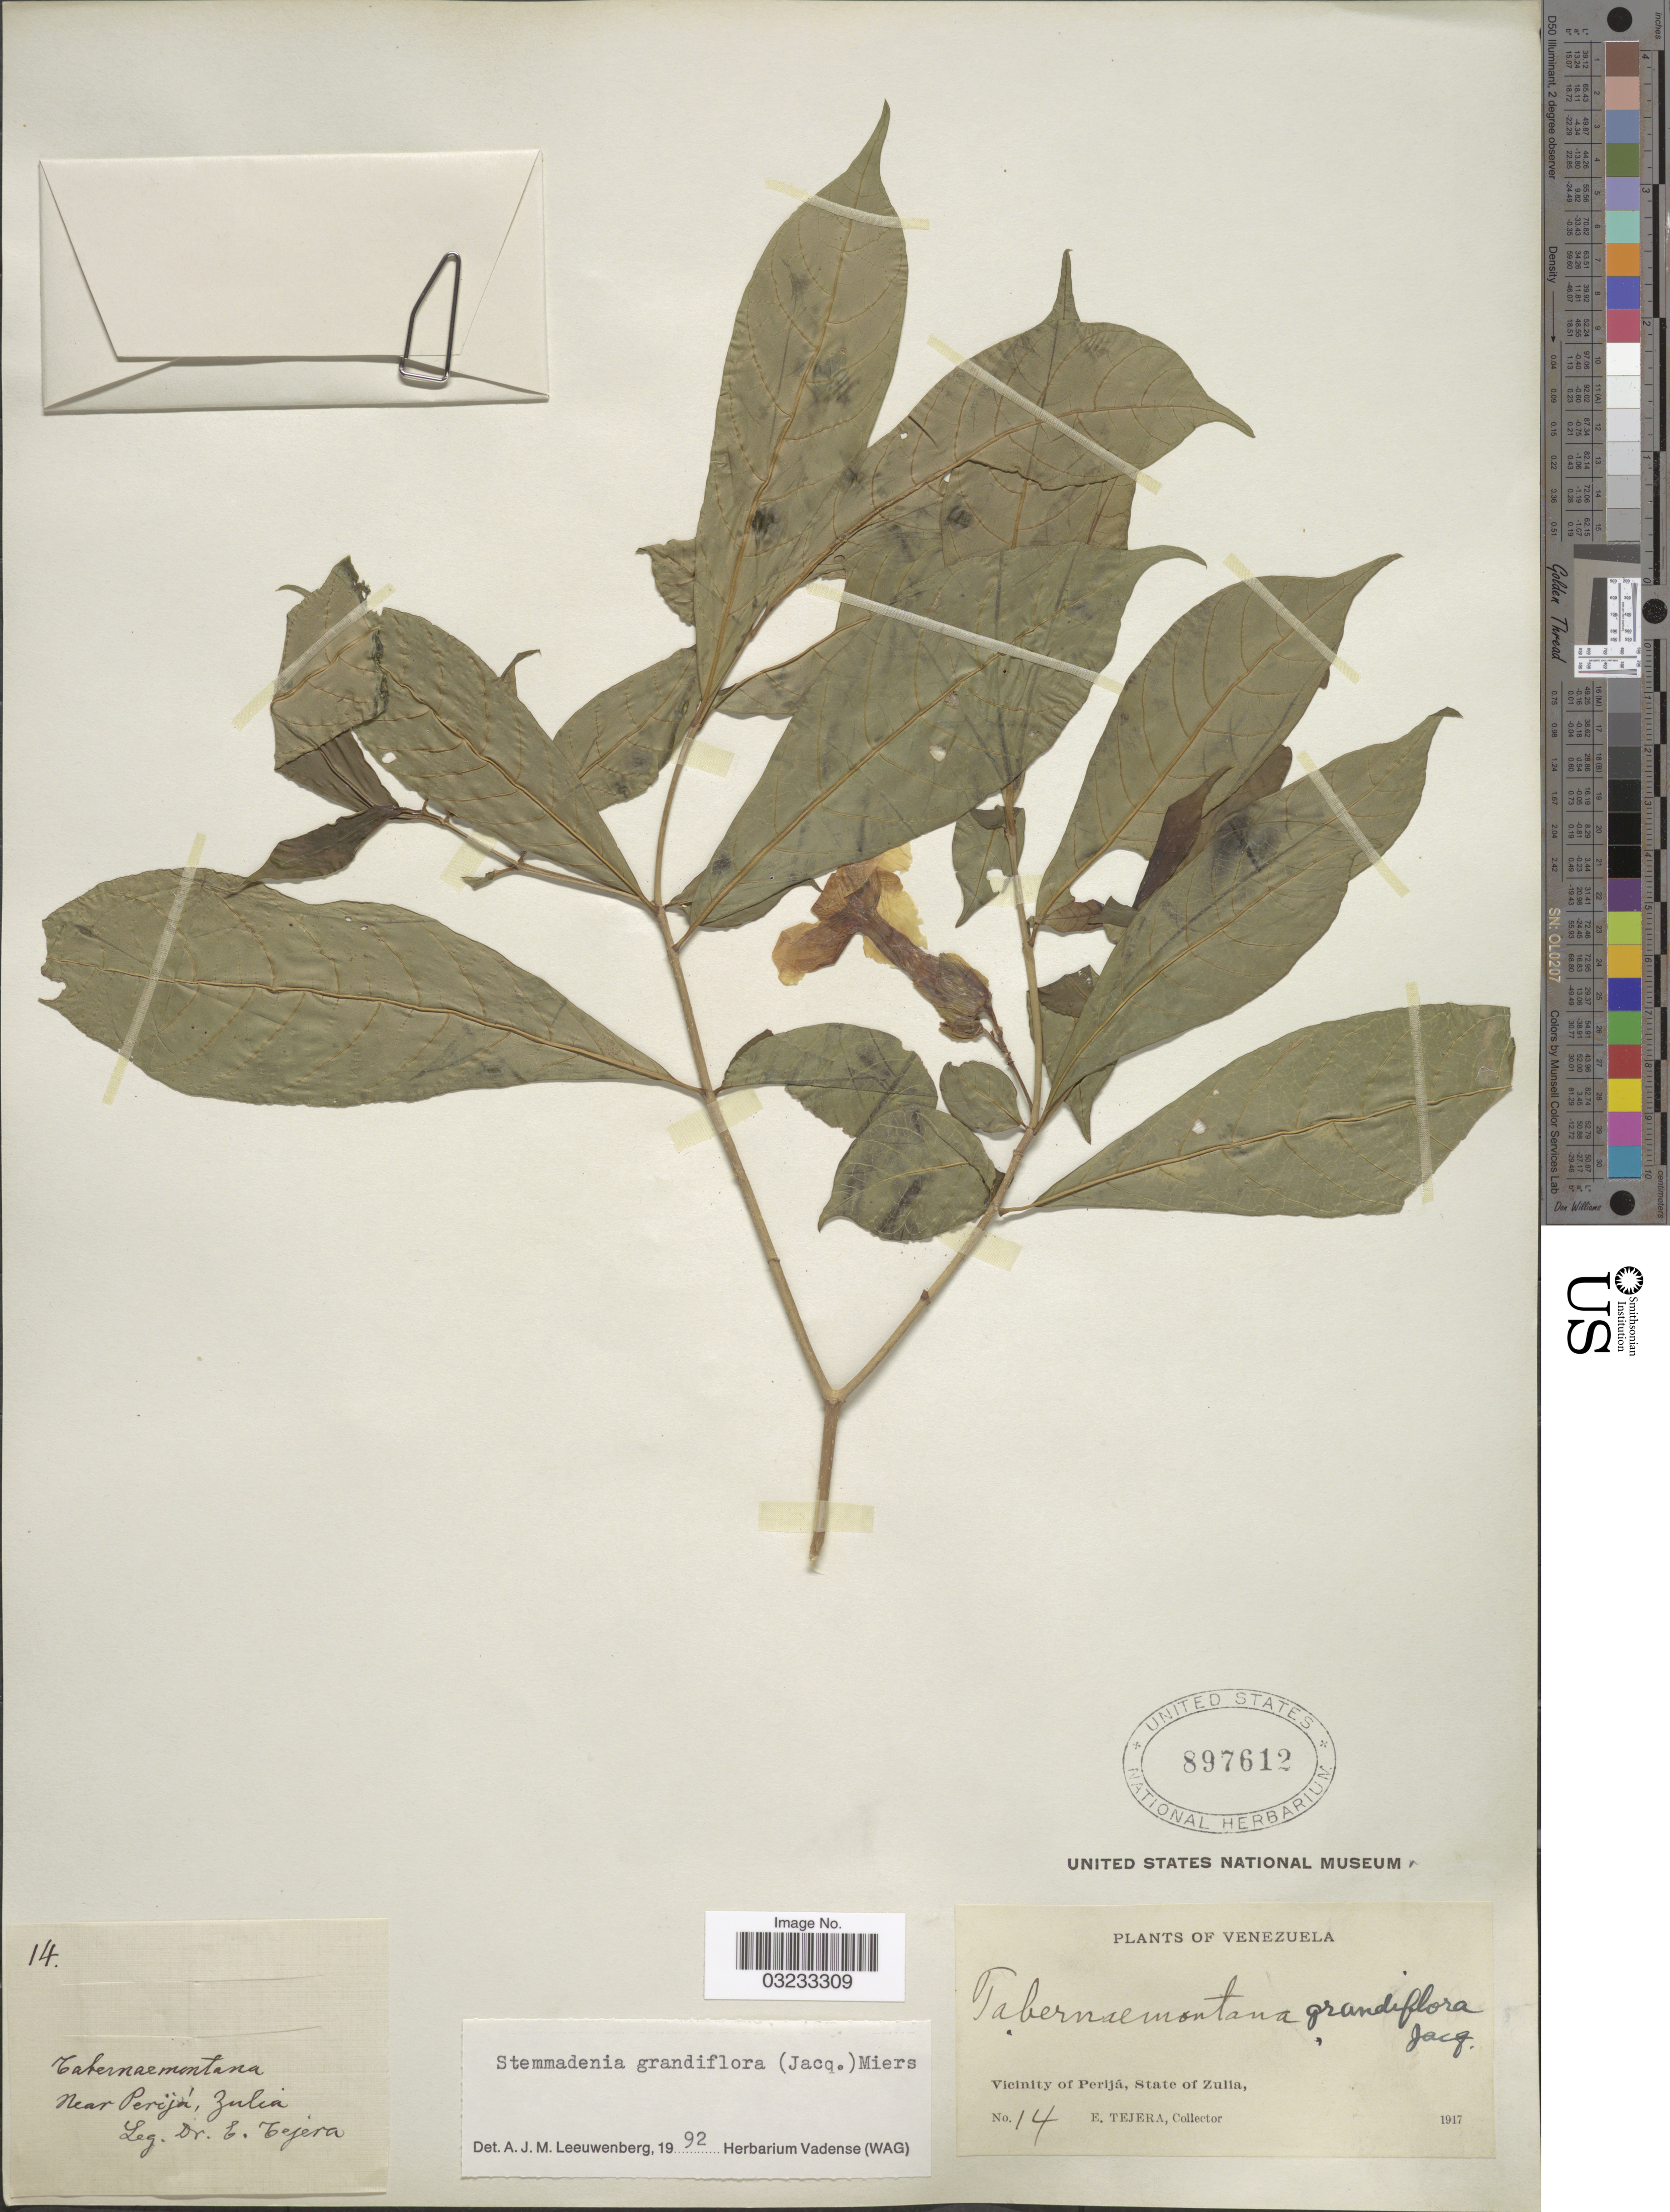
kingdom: Plantae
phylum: Tracheophyta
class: Magnoliopsida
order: Gentianales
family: Apocynaceae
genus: Stemmadenia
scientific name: Stemmadenia grandiflora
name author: (Jacq.) Miers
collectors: E. Tejera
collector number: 14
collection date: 1917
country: Venezuela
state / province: Zulia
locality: Vicinity of Perijá.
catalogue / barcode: US 897612